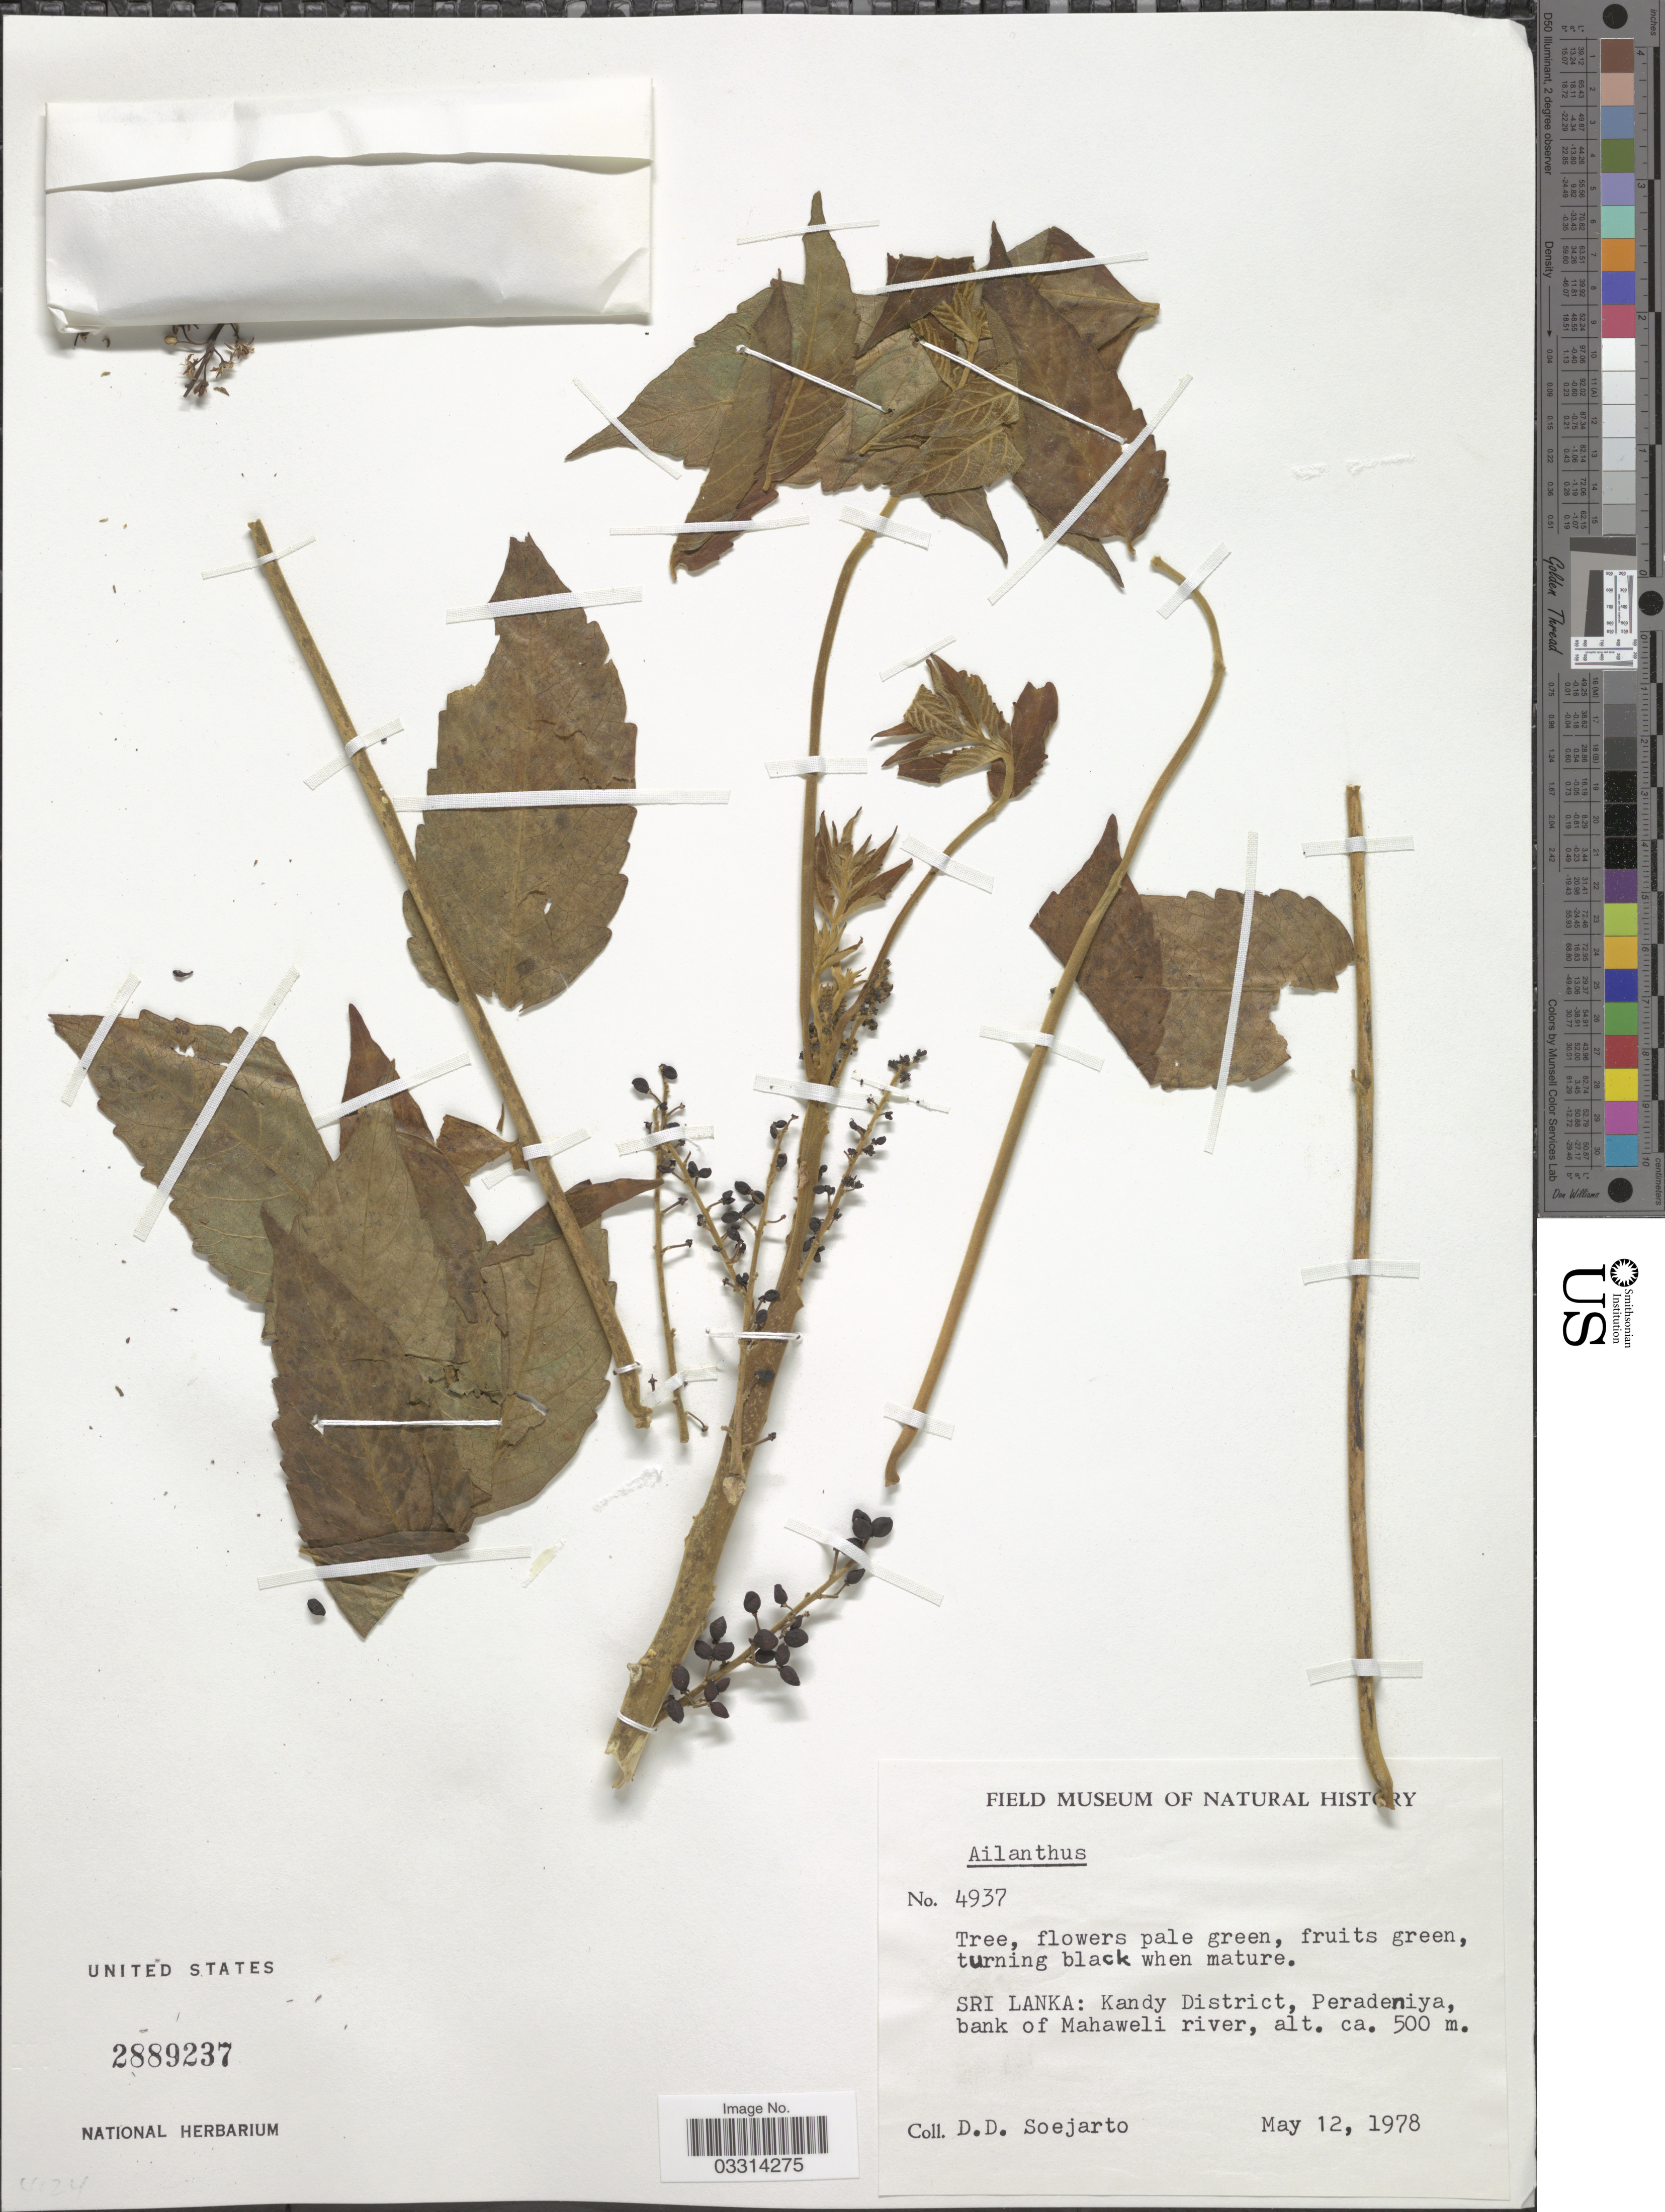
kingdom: Plantae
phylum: Tracheophyta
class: Magnoliopsida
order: Sapindales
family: Simaroubaceae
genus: Ailanthus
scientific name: Ailanthus sp.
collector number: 4937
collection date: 1978-05-12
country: Sri Lanka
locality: Kandy District, Peradeniya, bank of Mahaweli river.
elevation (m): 500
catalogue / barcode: US 2889237